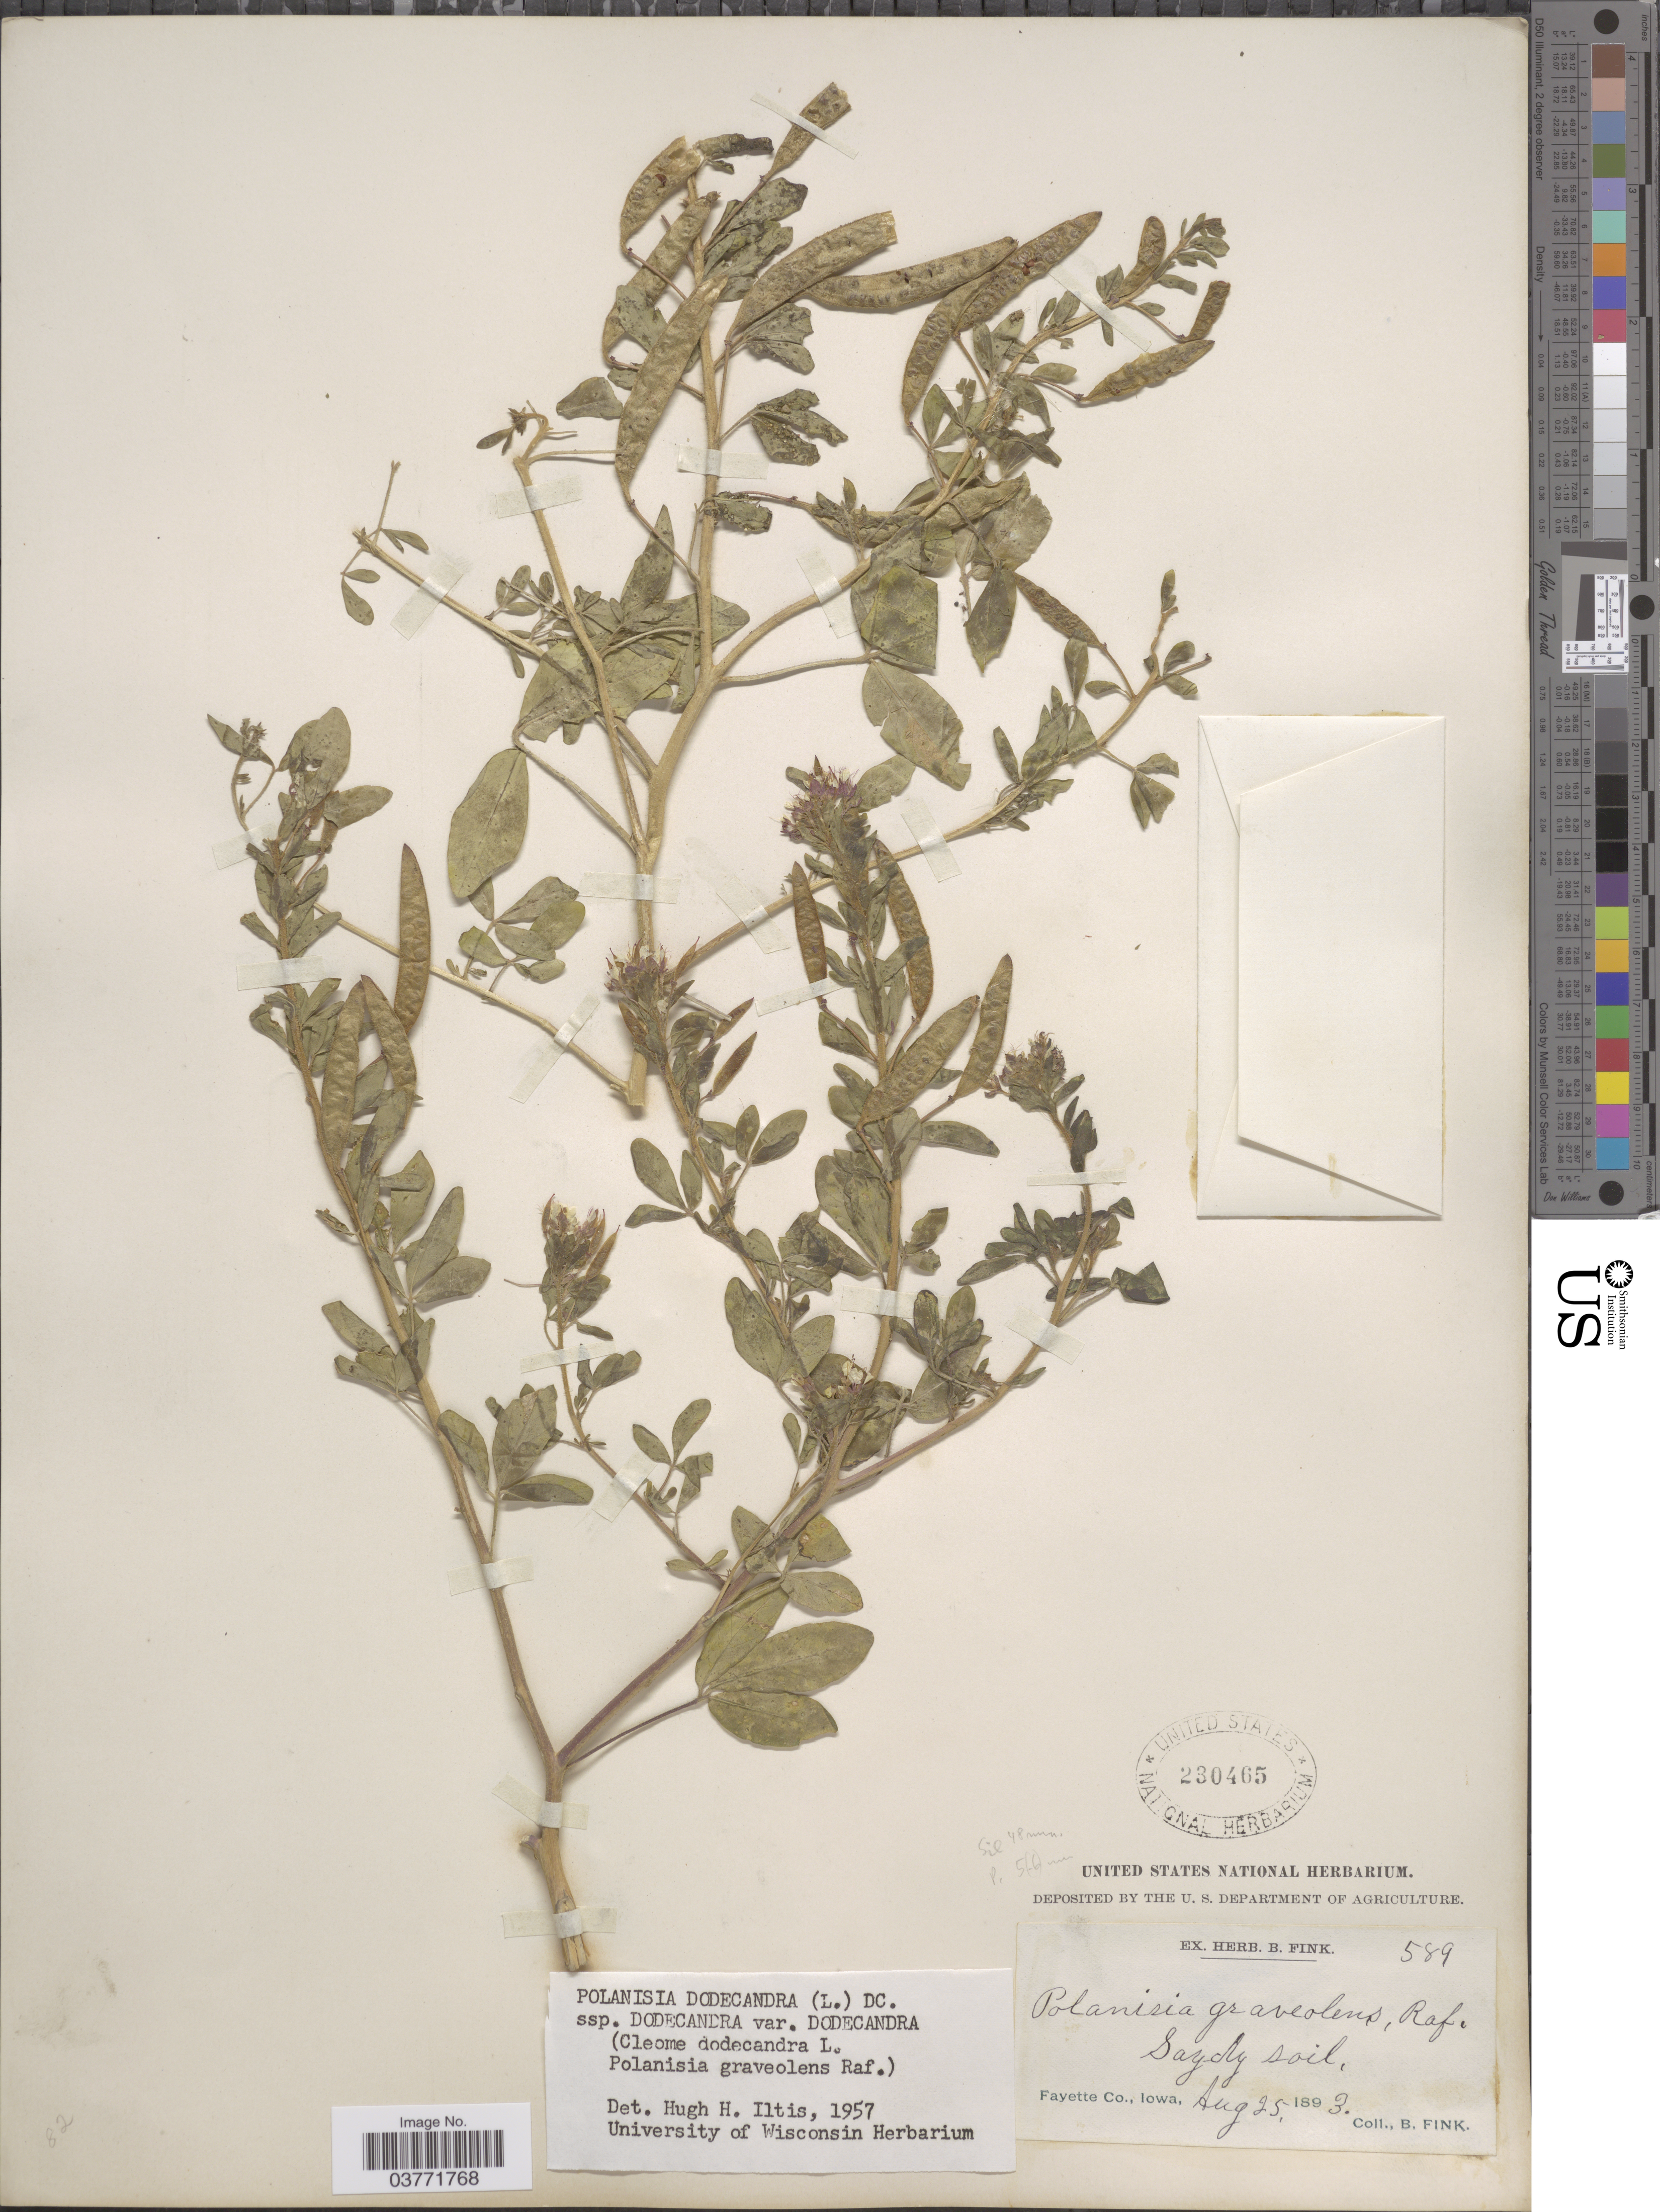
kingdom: Plantae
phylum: Tracheophyta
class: Magnoliopsida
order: Brassicales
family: Cleomaceae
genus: Polanisia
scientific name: Polanisia dodecandra subsp. dodecandra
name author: (L.) DC.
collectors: B. Fink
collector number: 589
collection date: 1893-08-25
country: United States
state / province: Iowa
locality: Fayette Co.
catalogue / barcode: US 230465